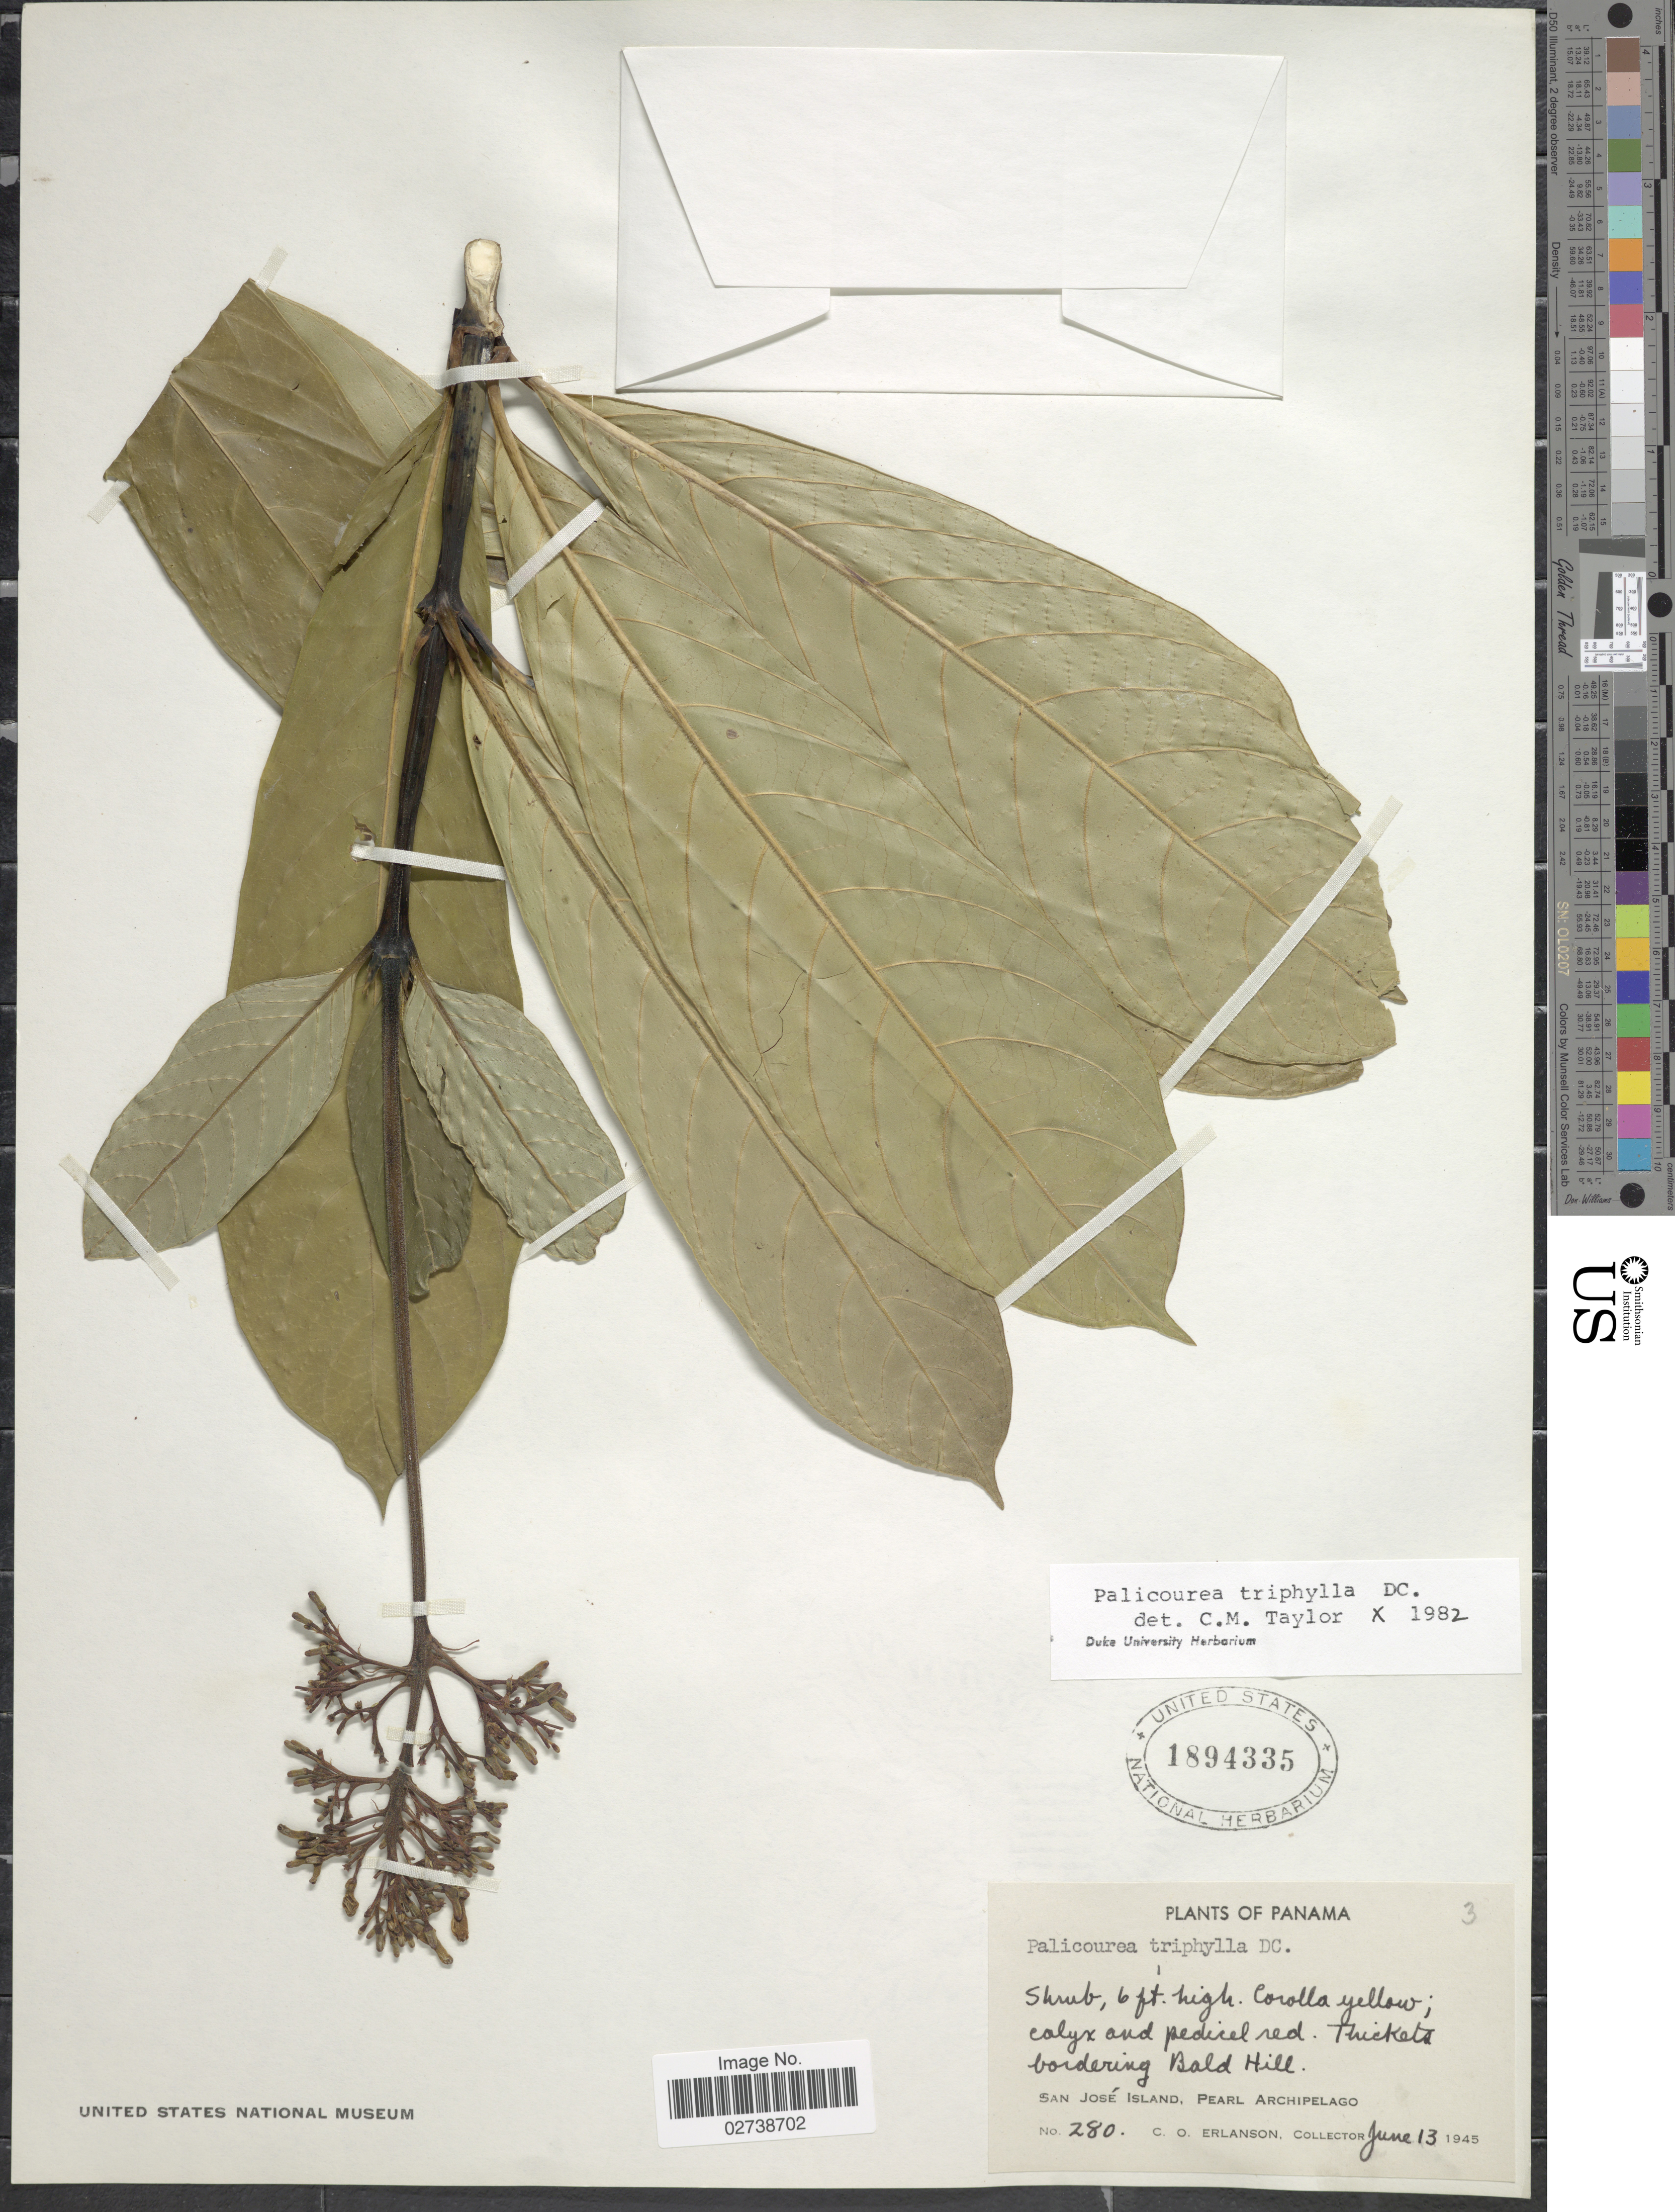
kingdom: Plantae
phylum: Tracheophyta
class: Magnoliopsida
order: Gentianales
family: Rubiaceae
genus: Palicourea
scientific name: Palicourea triphylla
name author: DC.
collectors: C. O. Erlanson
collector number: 280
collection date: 1945-06-13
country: Panama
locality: Thickets bordering Bald Hill, San José Island, Pearl Archipelago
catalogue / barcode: US 1894335